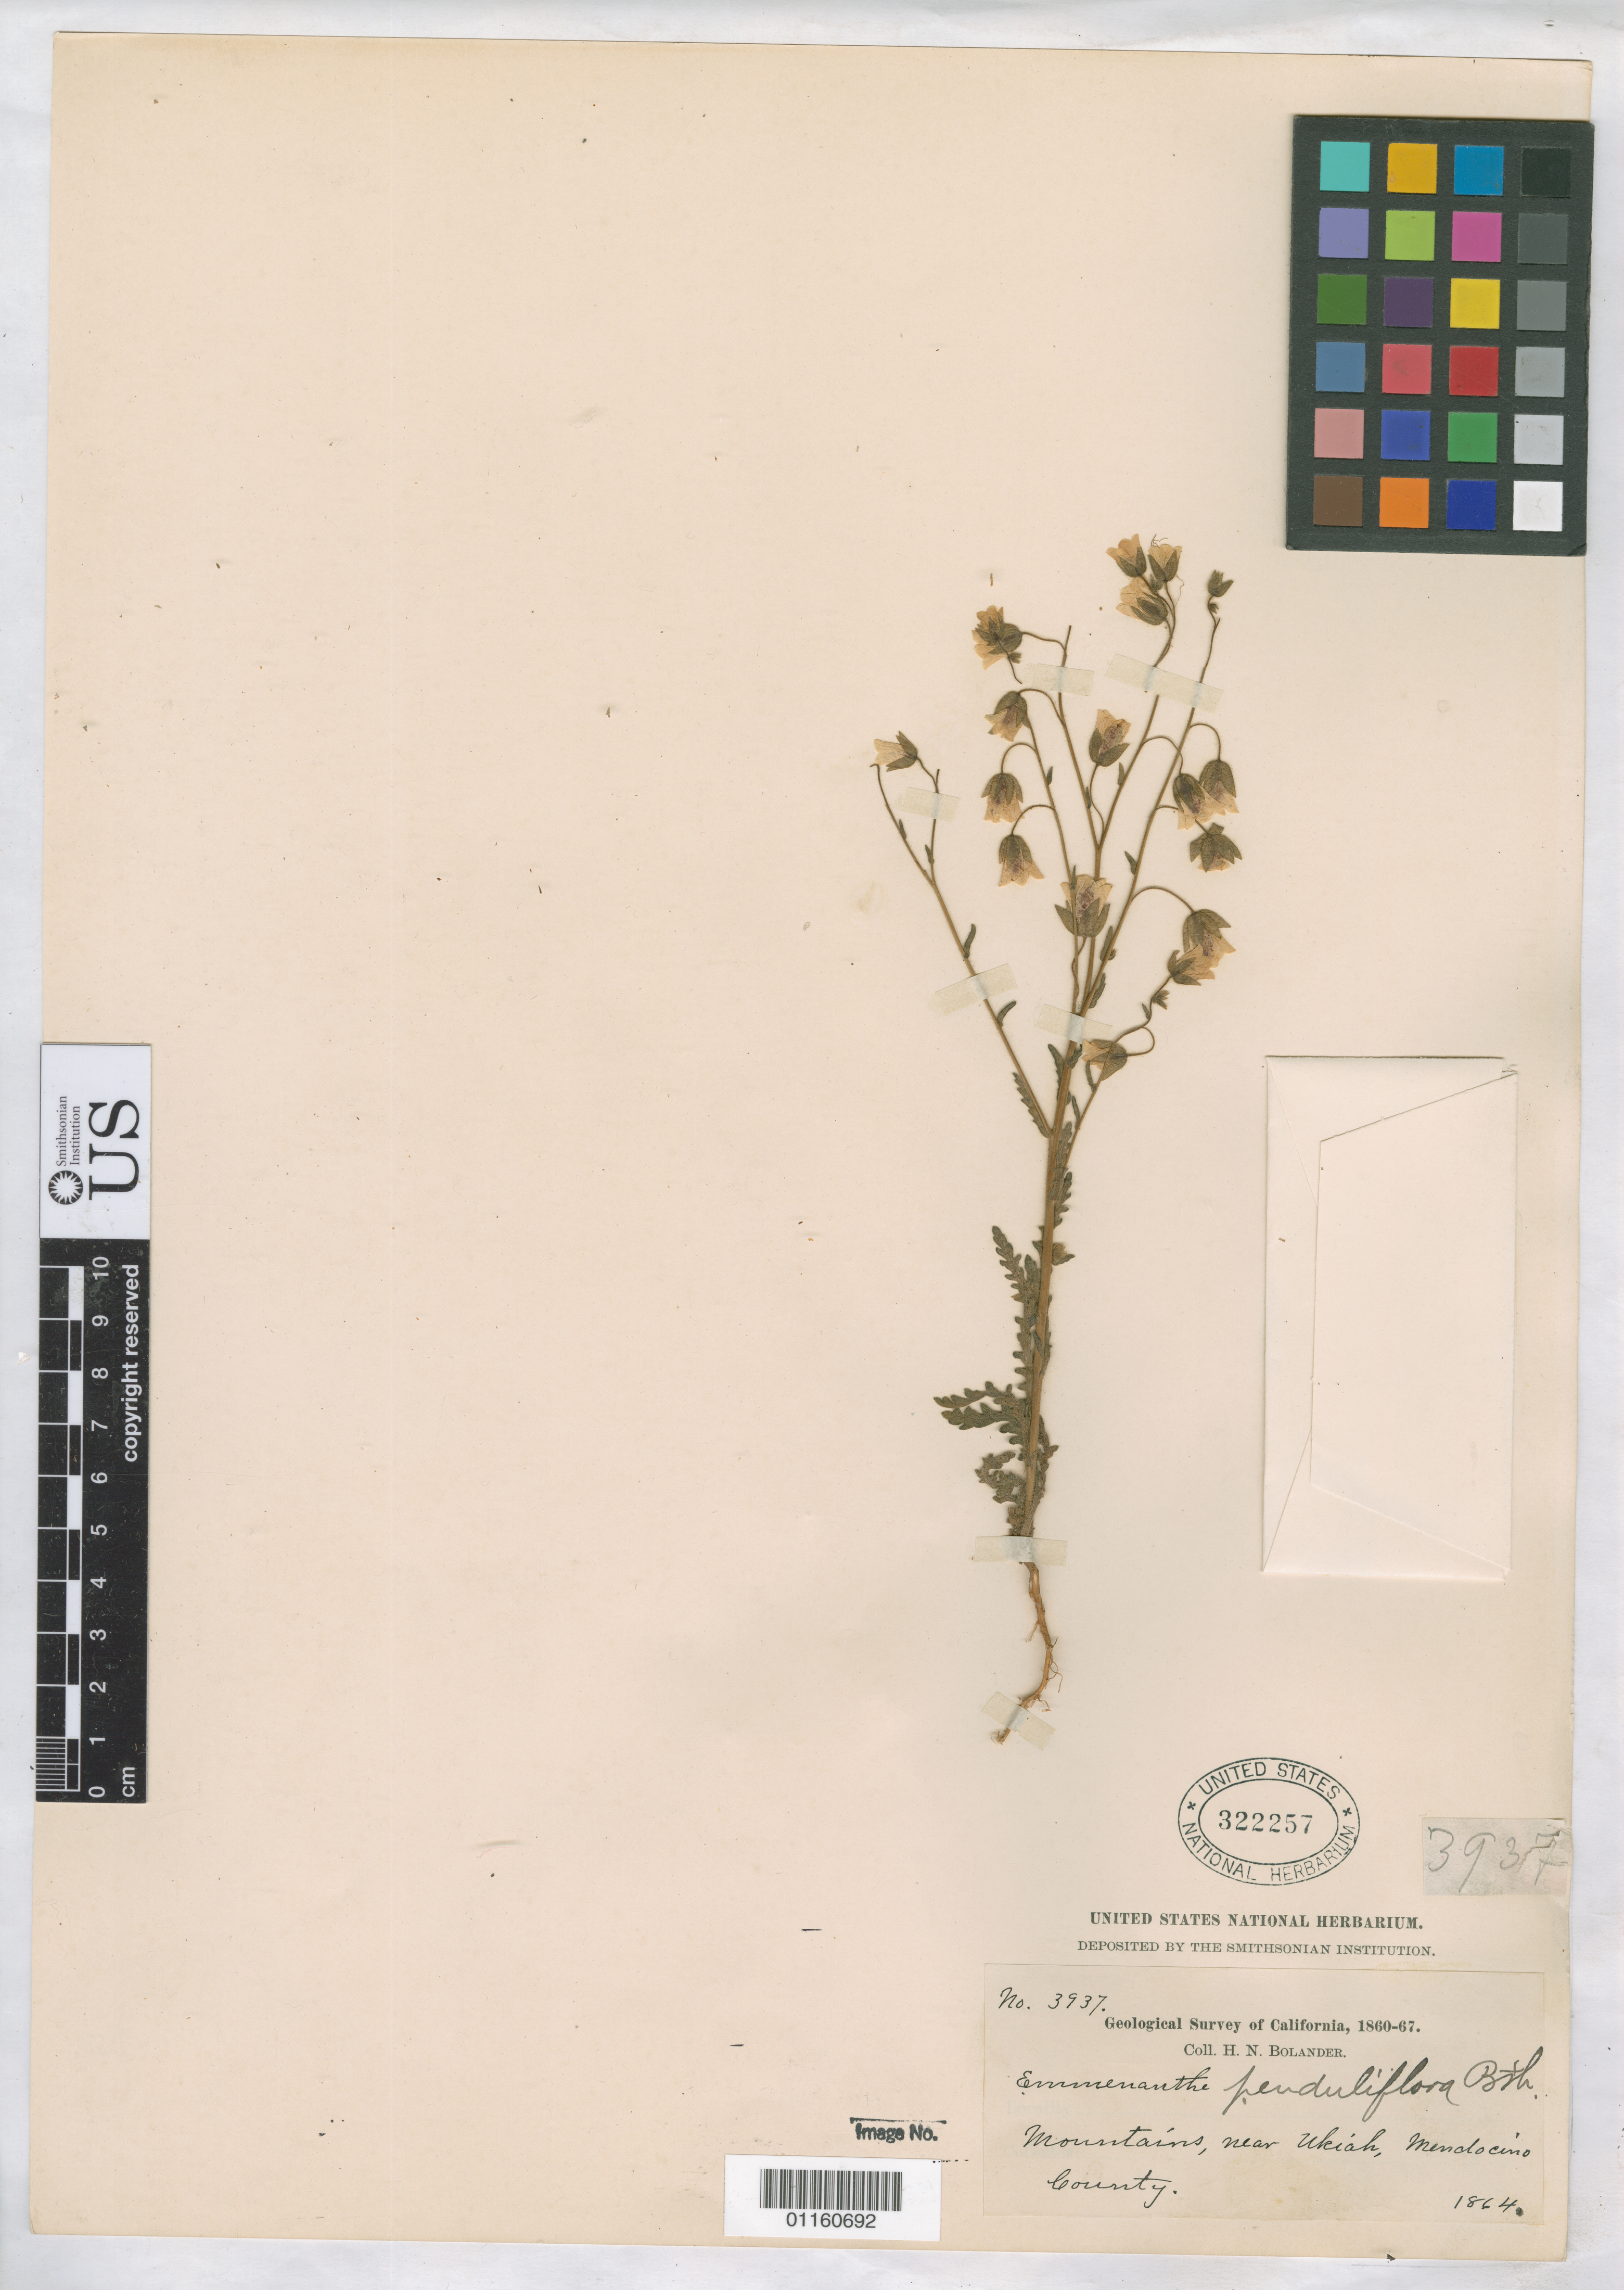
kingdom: Plantae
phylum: Tracheophyta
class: Magnoliopsida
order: Boraginales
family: Hydrophyllaceae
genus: Emmenanthe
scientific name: Emmenanthe penduliflora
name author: Benth.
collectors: H. Bolander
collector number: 3937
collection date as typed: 1864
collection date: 1864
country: United States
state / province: California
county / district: Medocino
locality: Mountains near Ukiah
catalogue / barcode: US 322257